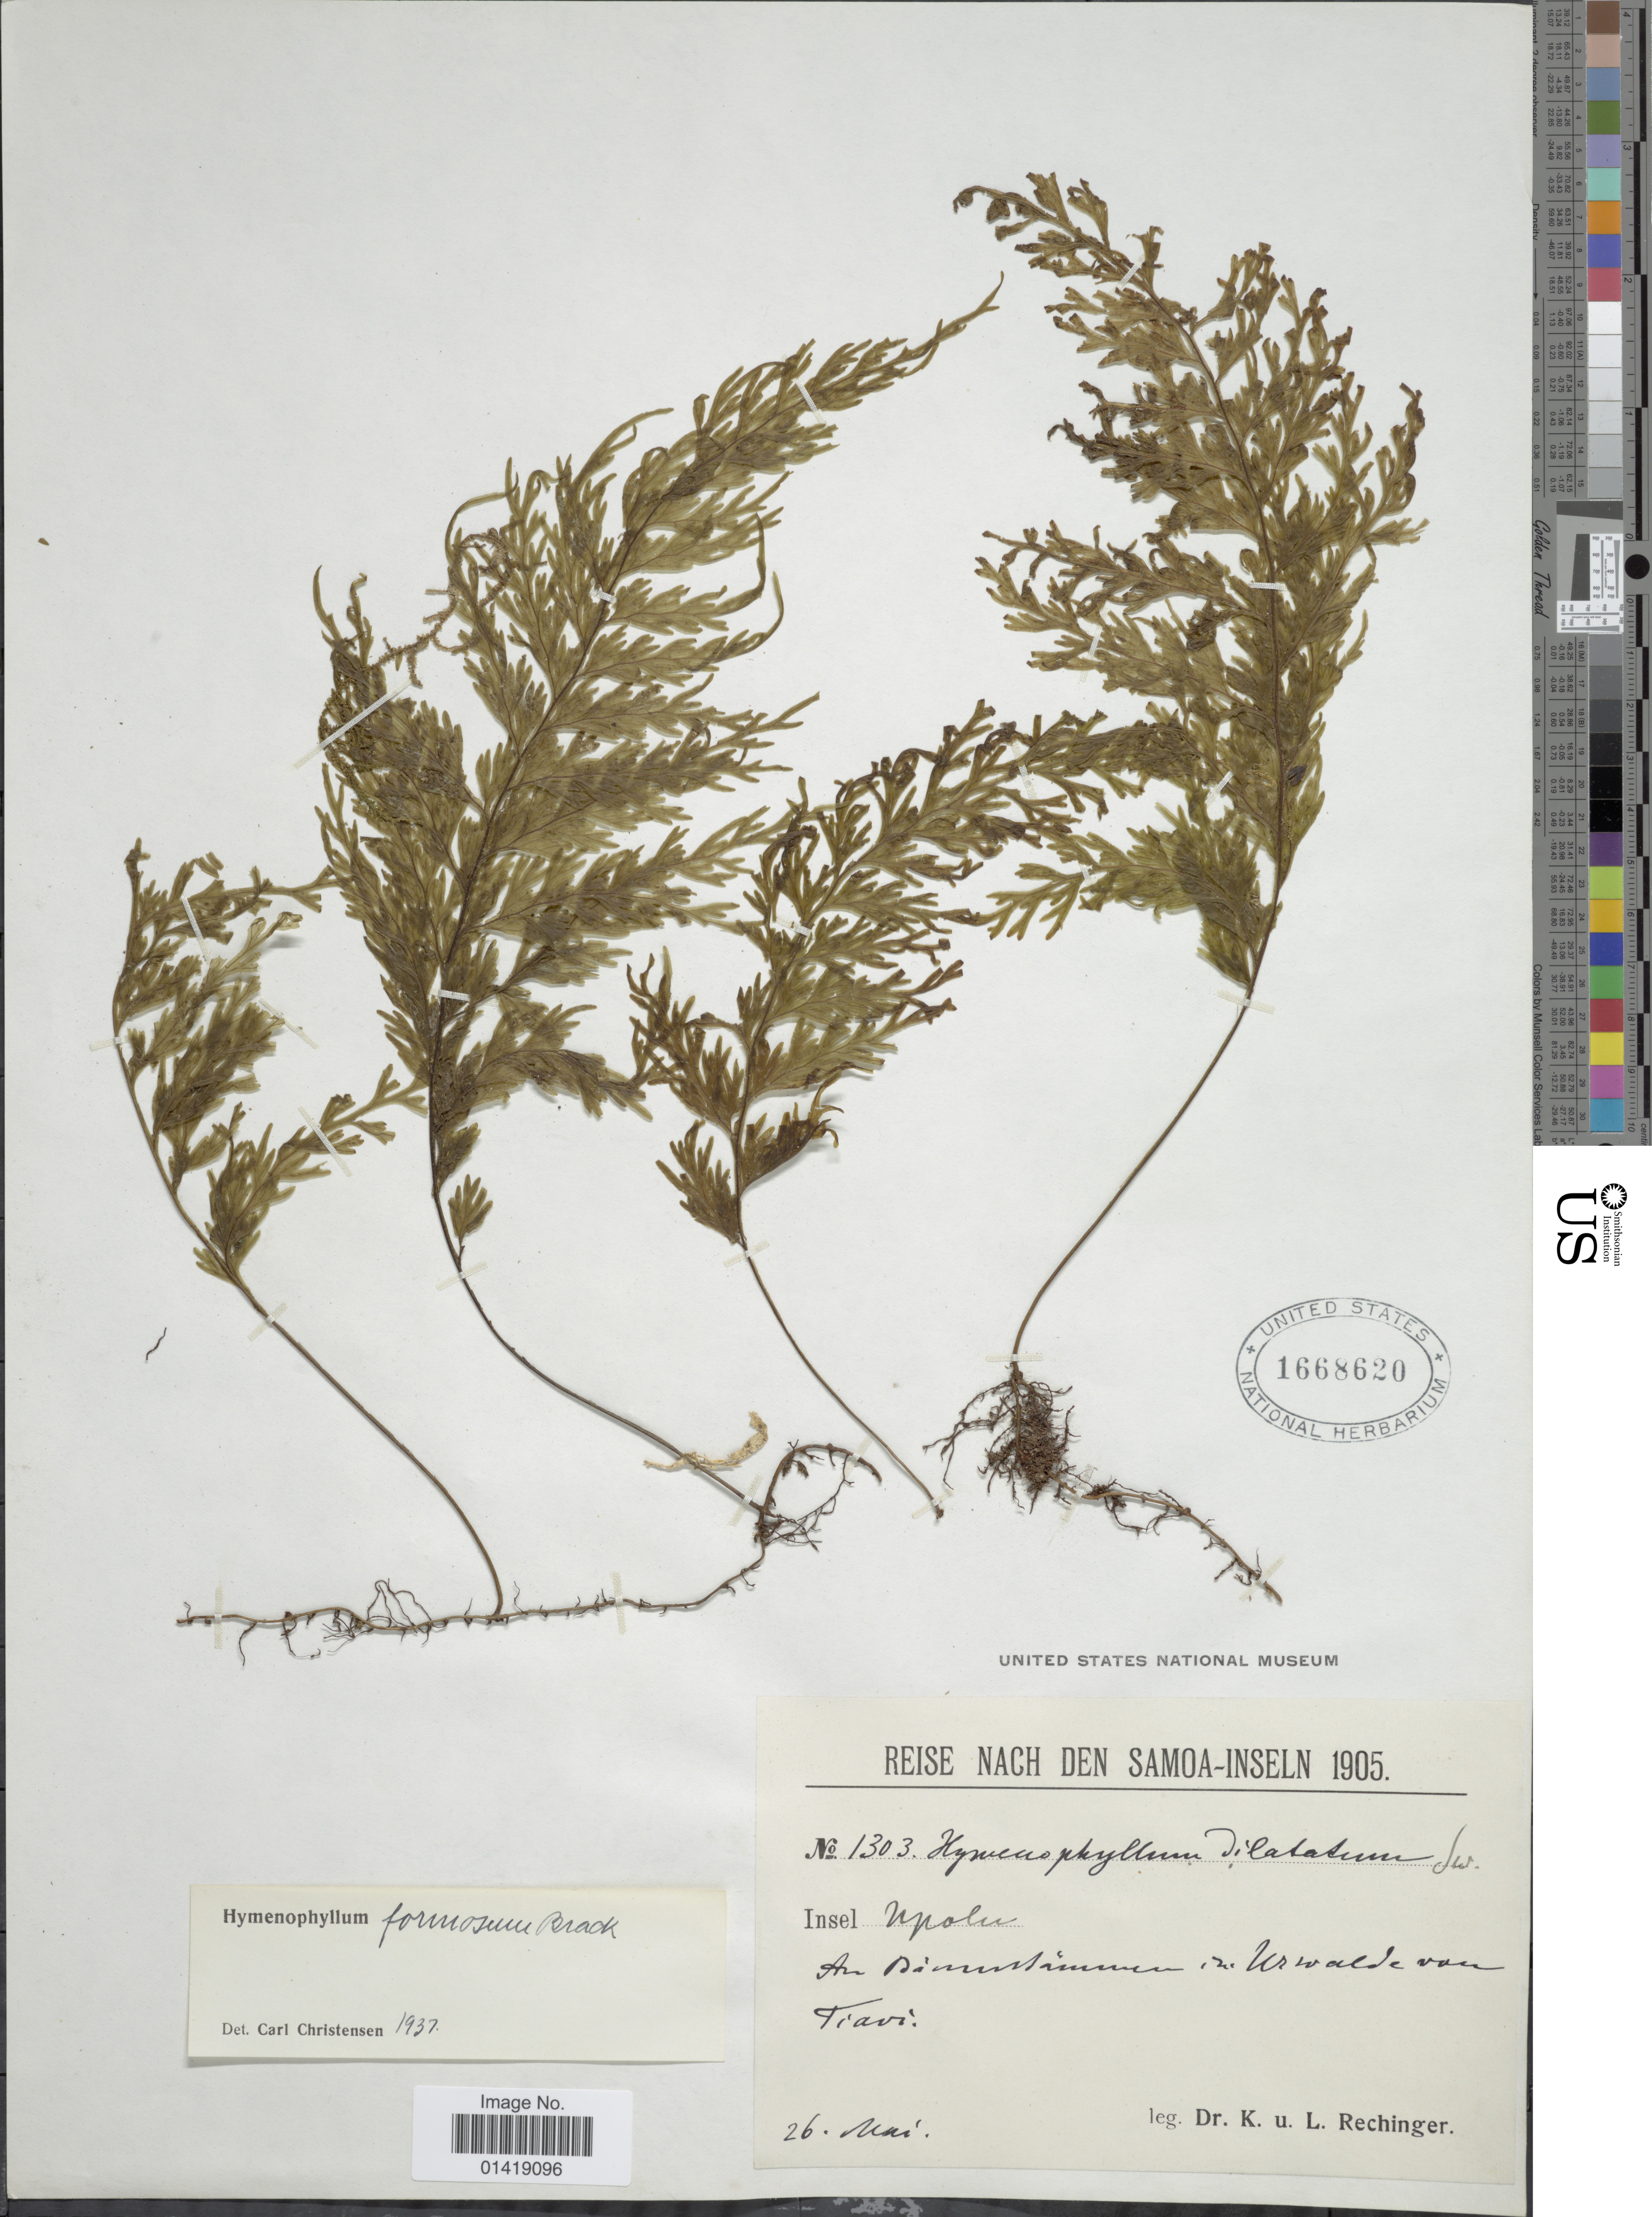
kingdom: Plantae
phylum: Tracheophyta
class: Polypodiopsida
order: Hymenophyllales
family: Hymenophyllaceae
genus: Hymenophyllum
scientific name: Hymenophyllum imbricatum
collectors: K. Rechinger & L. Rechinger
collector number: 1303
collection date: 1905-05-26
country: Samoa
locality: Insel Upolu an Dimutaumen Urwalde van Tiavi [interpreted]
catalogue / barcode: US 1668620